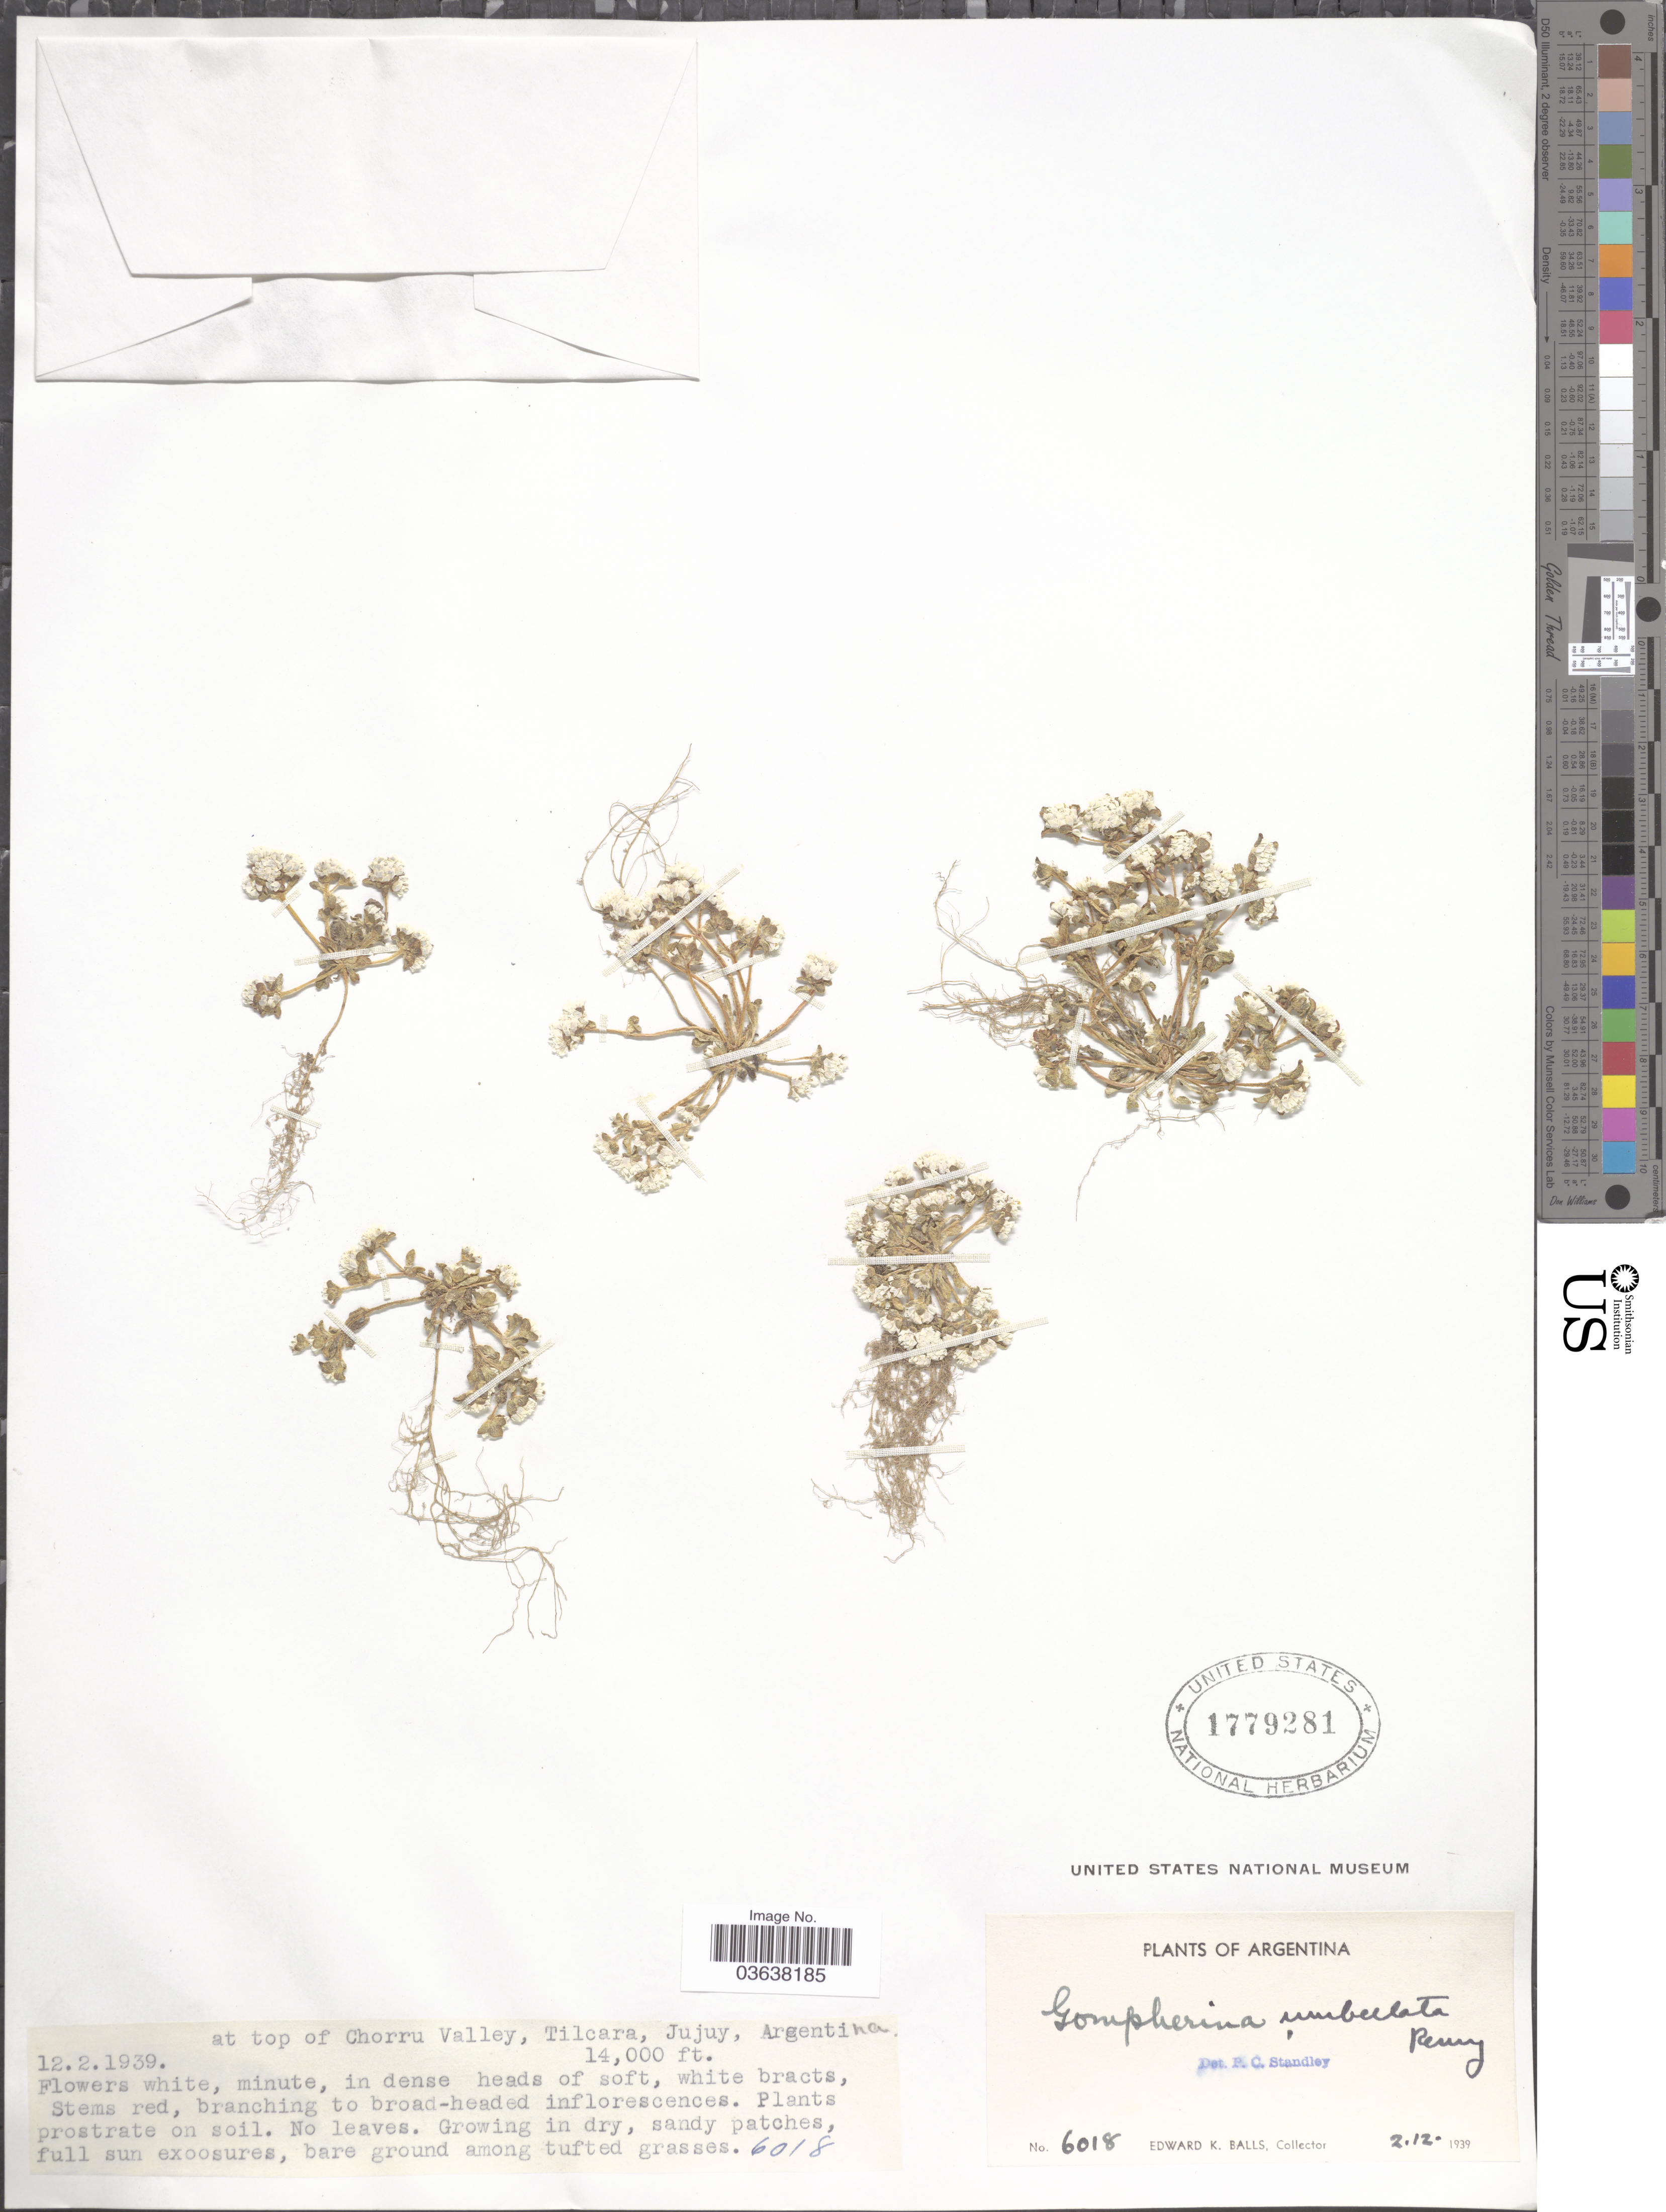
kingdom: Plantae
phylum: Tracheophyta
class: Magnoliopsida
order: Caryophyllales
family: Amaranthaceae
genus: Gomphrena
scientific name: Gomphrena umbellata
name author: Remy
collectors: E. K. Balls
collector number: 6018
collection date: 1939-02-12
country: Argentina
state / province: Jujuy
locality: At top of Chorru Valley, Tilcara.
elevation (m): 4267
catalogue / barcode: US 1779281